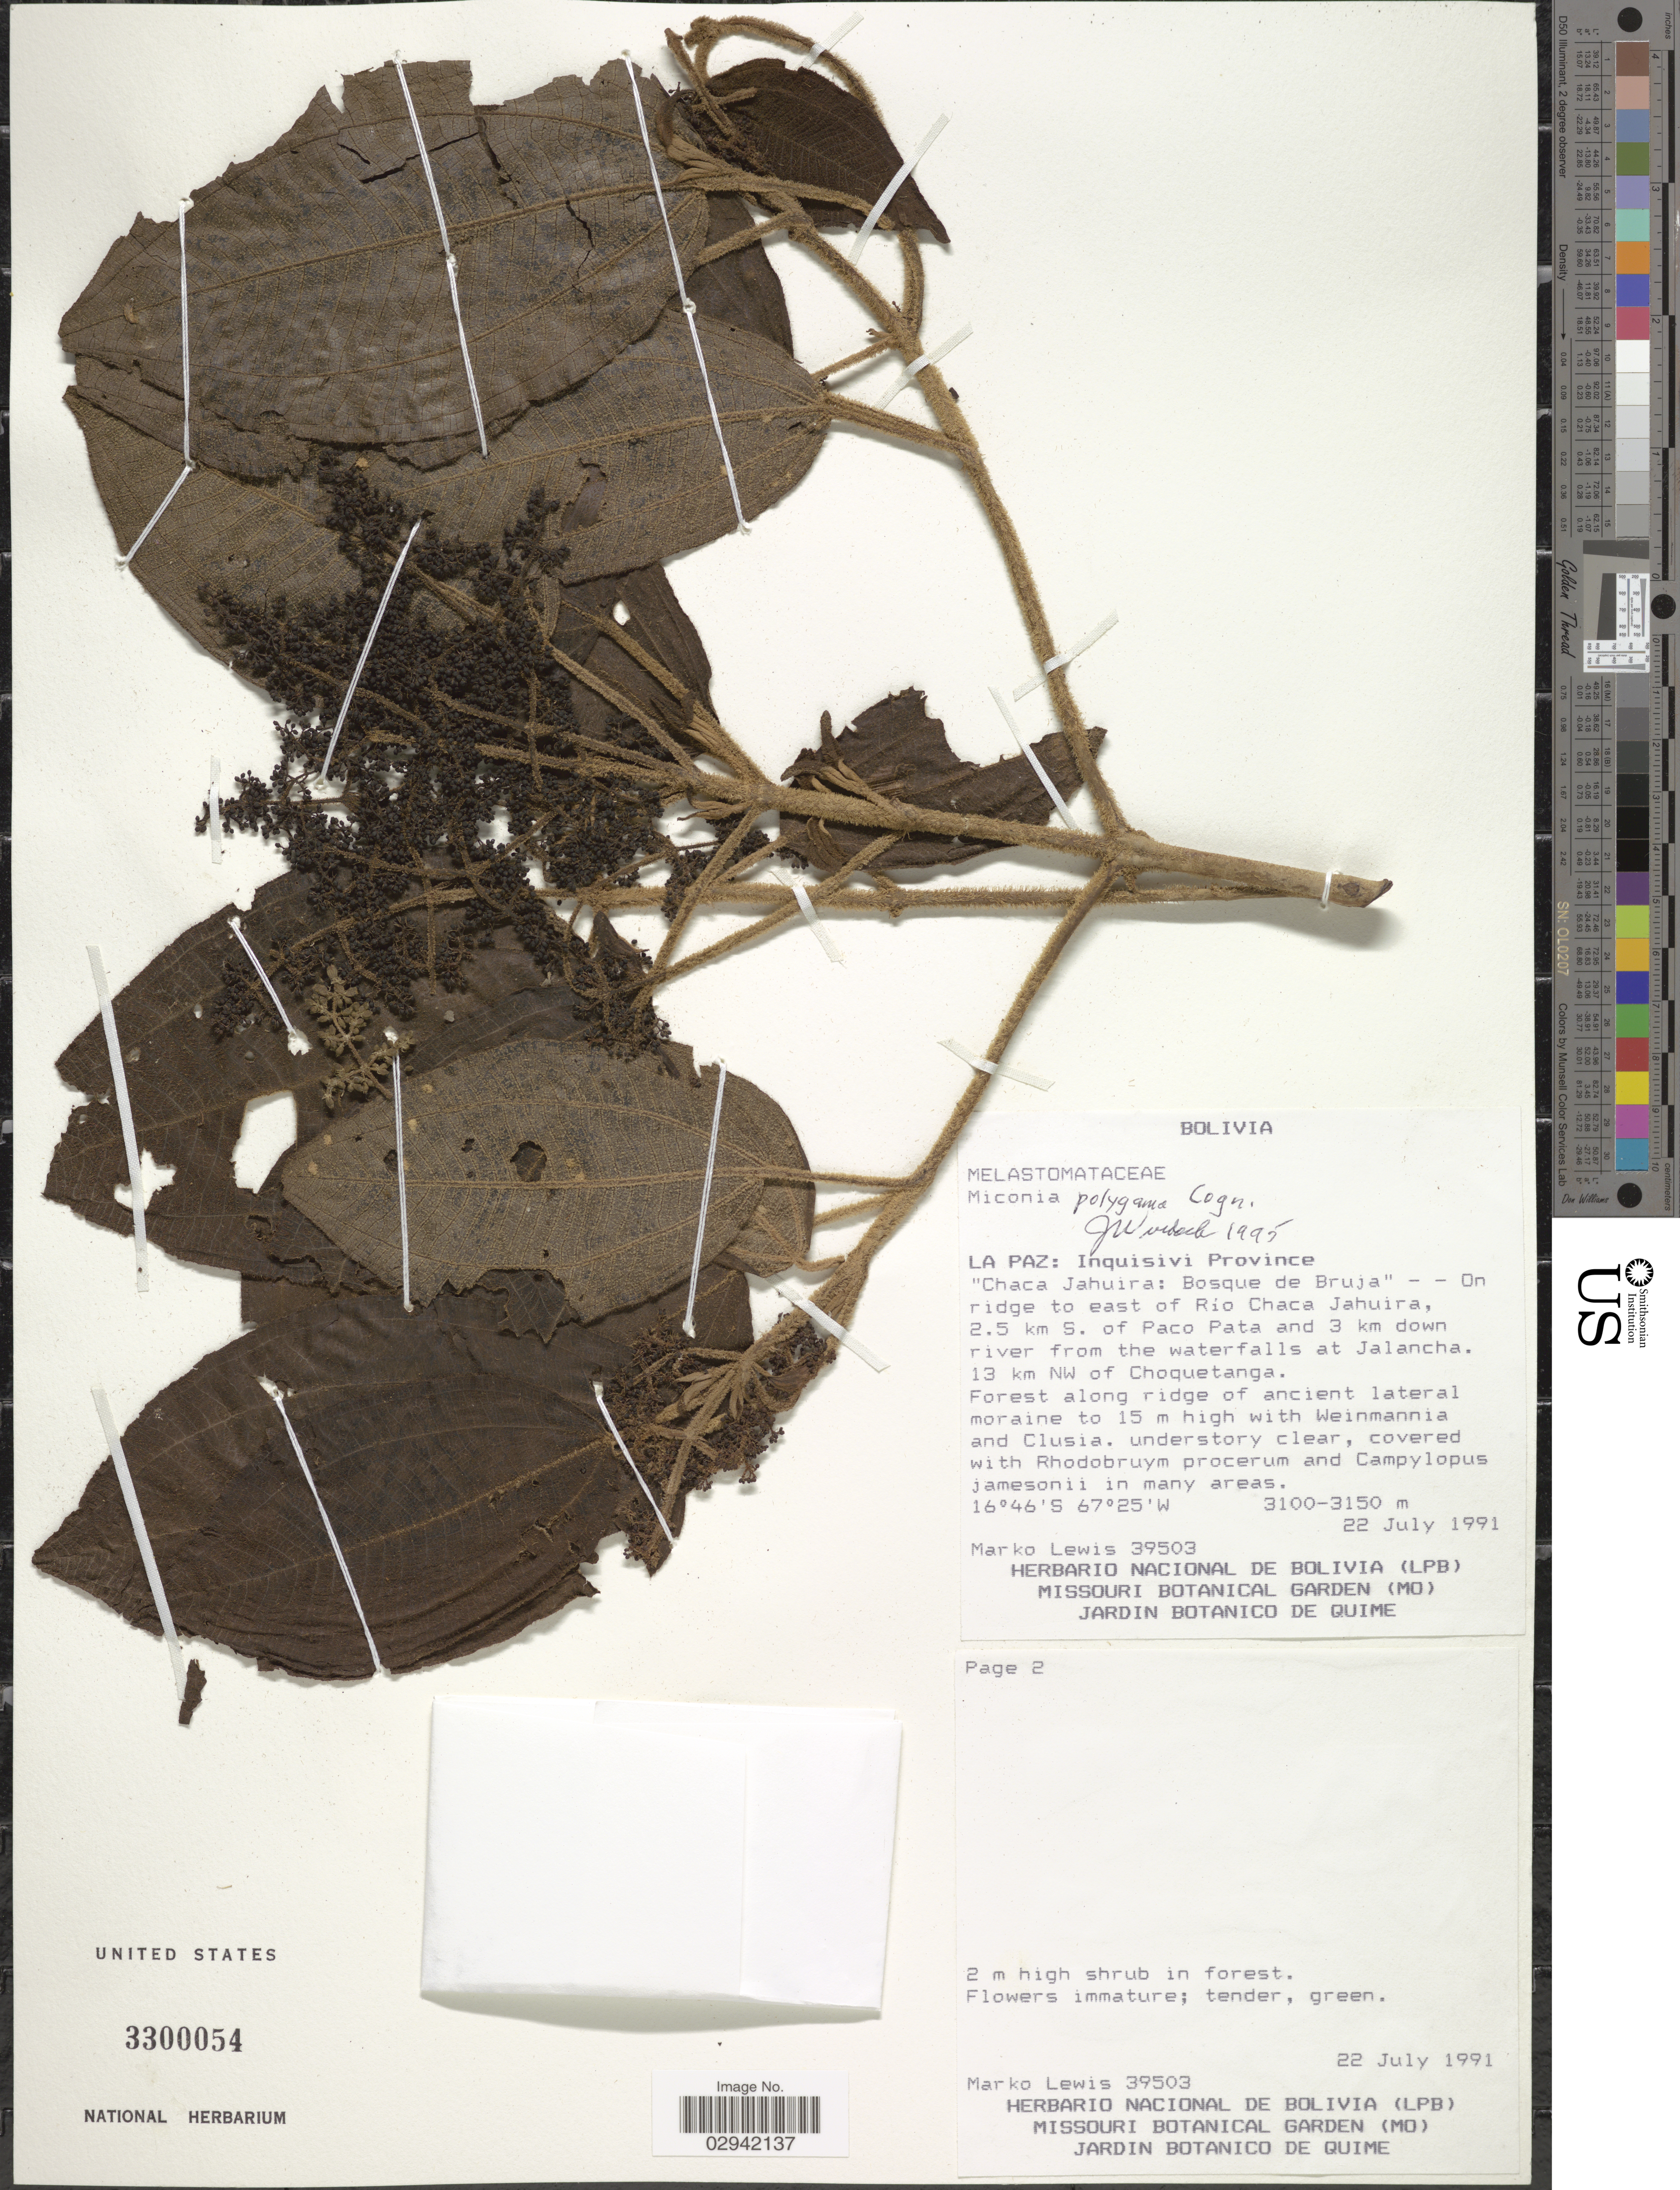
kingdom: Plantae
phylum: Tracheophyta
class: Magnoliopsida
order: Myrtales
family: Melastomataceae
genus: Miconia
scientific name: Miconia polygama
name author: Cogn.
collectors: M. A. Lewis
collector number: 39503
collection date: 1991-07-22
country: Bolivia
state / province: La Paz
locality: Inquisivi Province, "Chaca Jahuira: Bosque de Bruja" - - On ridge to east of Rio Chaca Jahuira, 2.5 km S. of Paco Pato and 3 km down river from the waterfalls at Jalancha. 13 km NW of Choquetanga.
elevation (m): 3100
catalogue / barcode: US 3300054